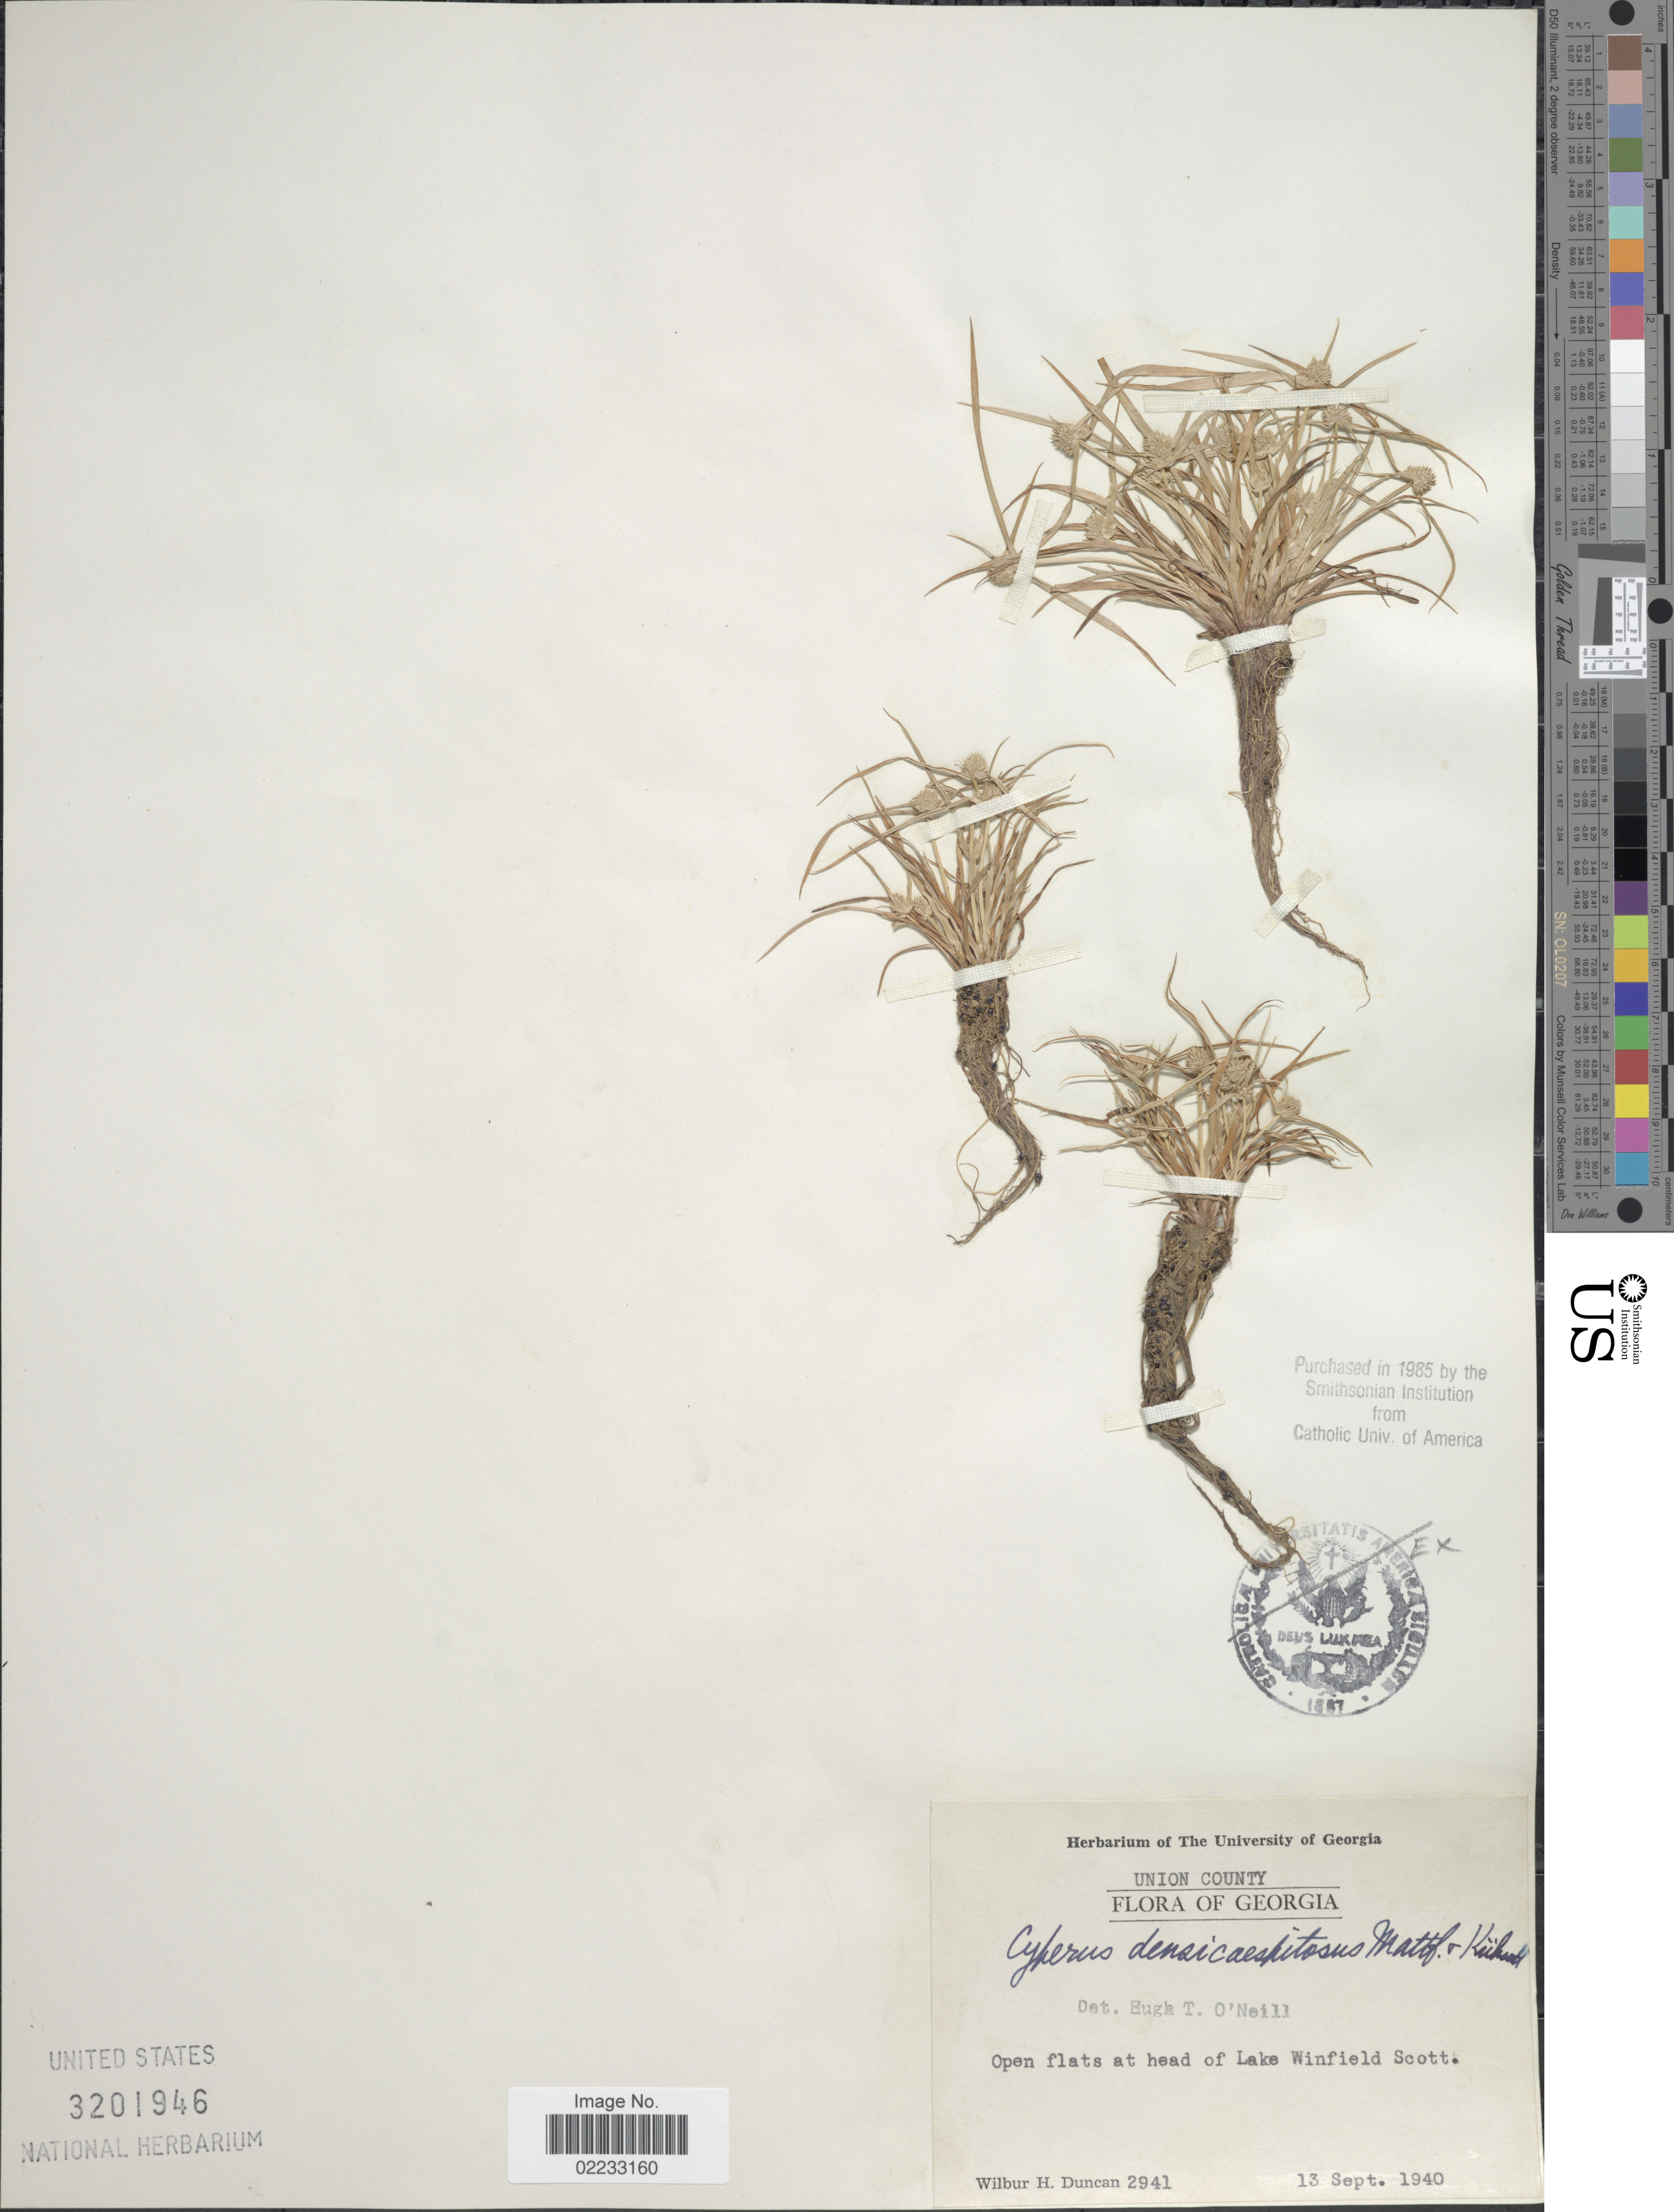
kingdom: Plantae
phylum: Tracheophyta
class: Liliopsida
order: Poales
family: Cyperaceae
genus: Cyperus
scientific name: Cyperus hortensis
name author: (Salzm. ex Steud.) Dorr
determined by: Strong, Mark T., (BOT), Smithsonian Institution - National Museum of Natural History (UNITED STATES)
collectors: W. H. Duncan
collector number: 2941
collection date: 1940-09-13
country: United States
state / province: Georgia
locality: Union County, at head of Lake Winfield Scott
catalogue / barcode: US 3201946